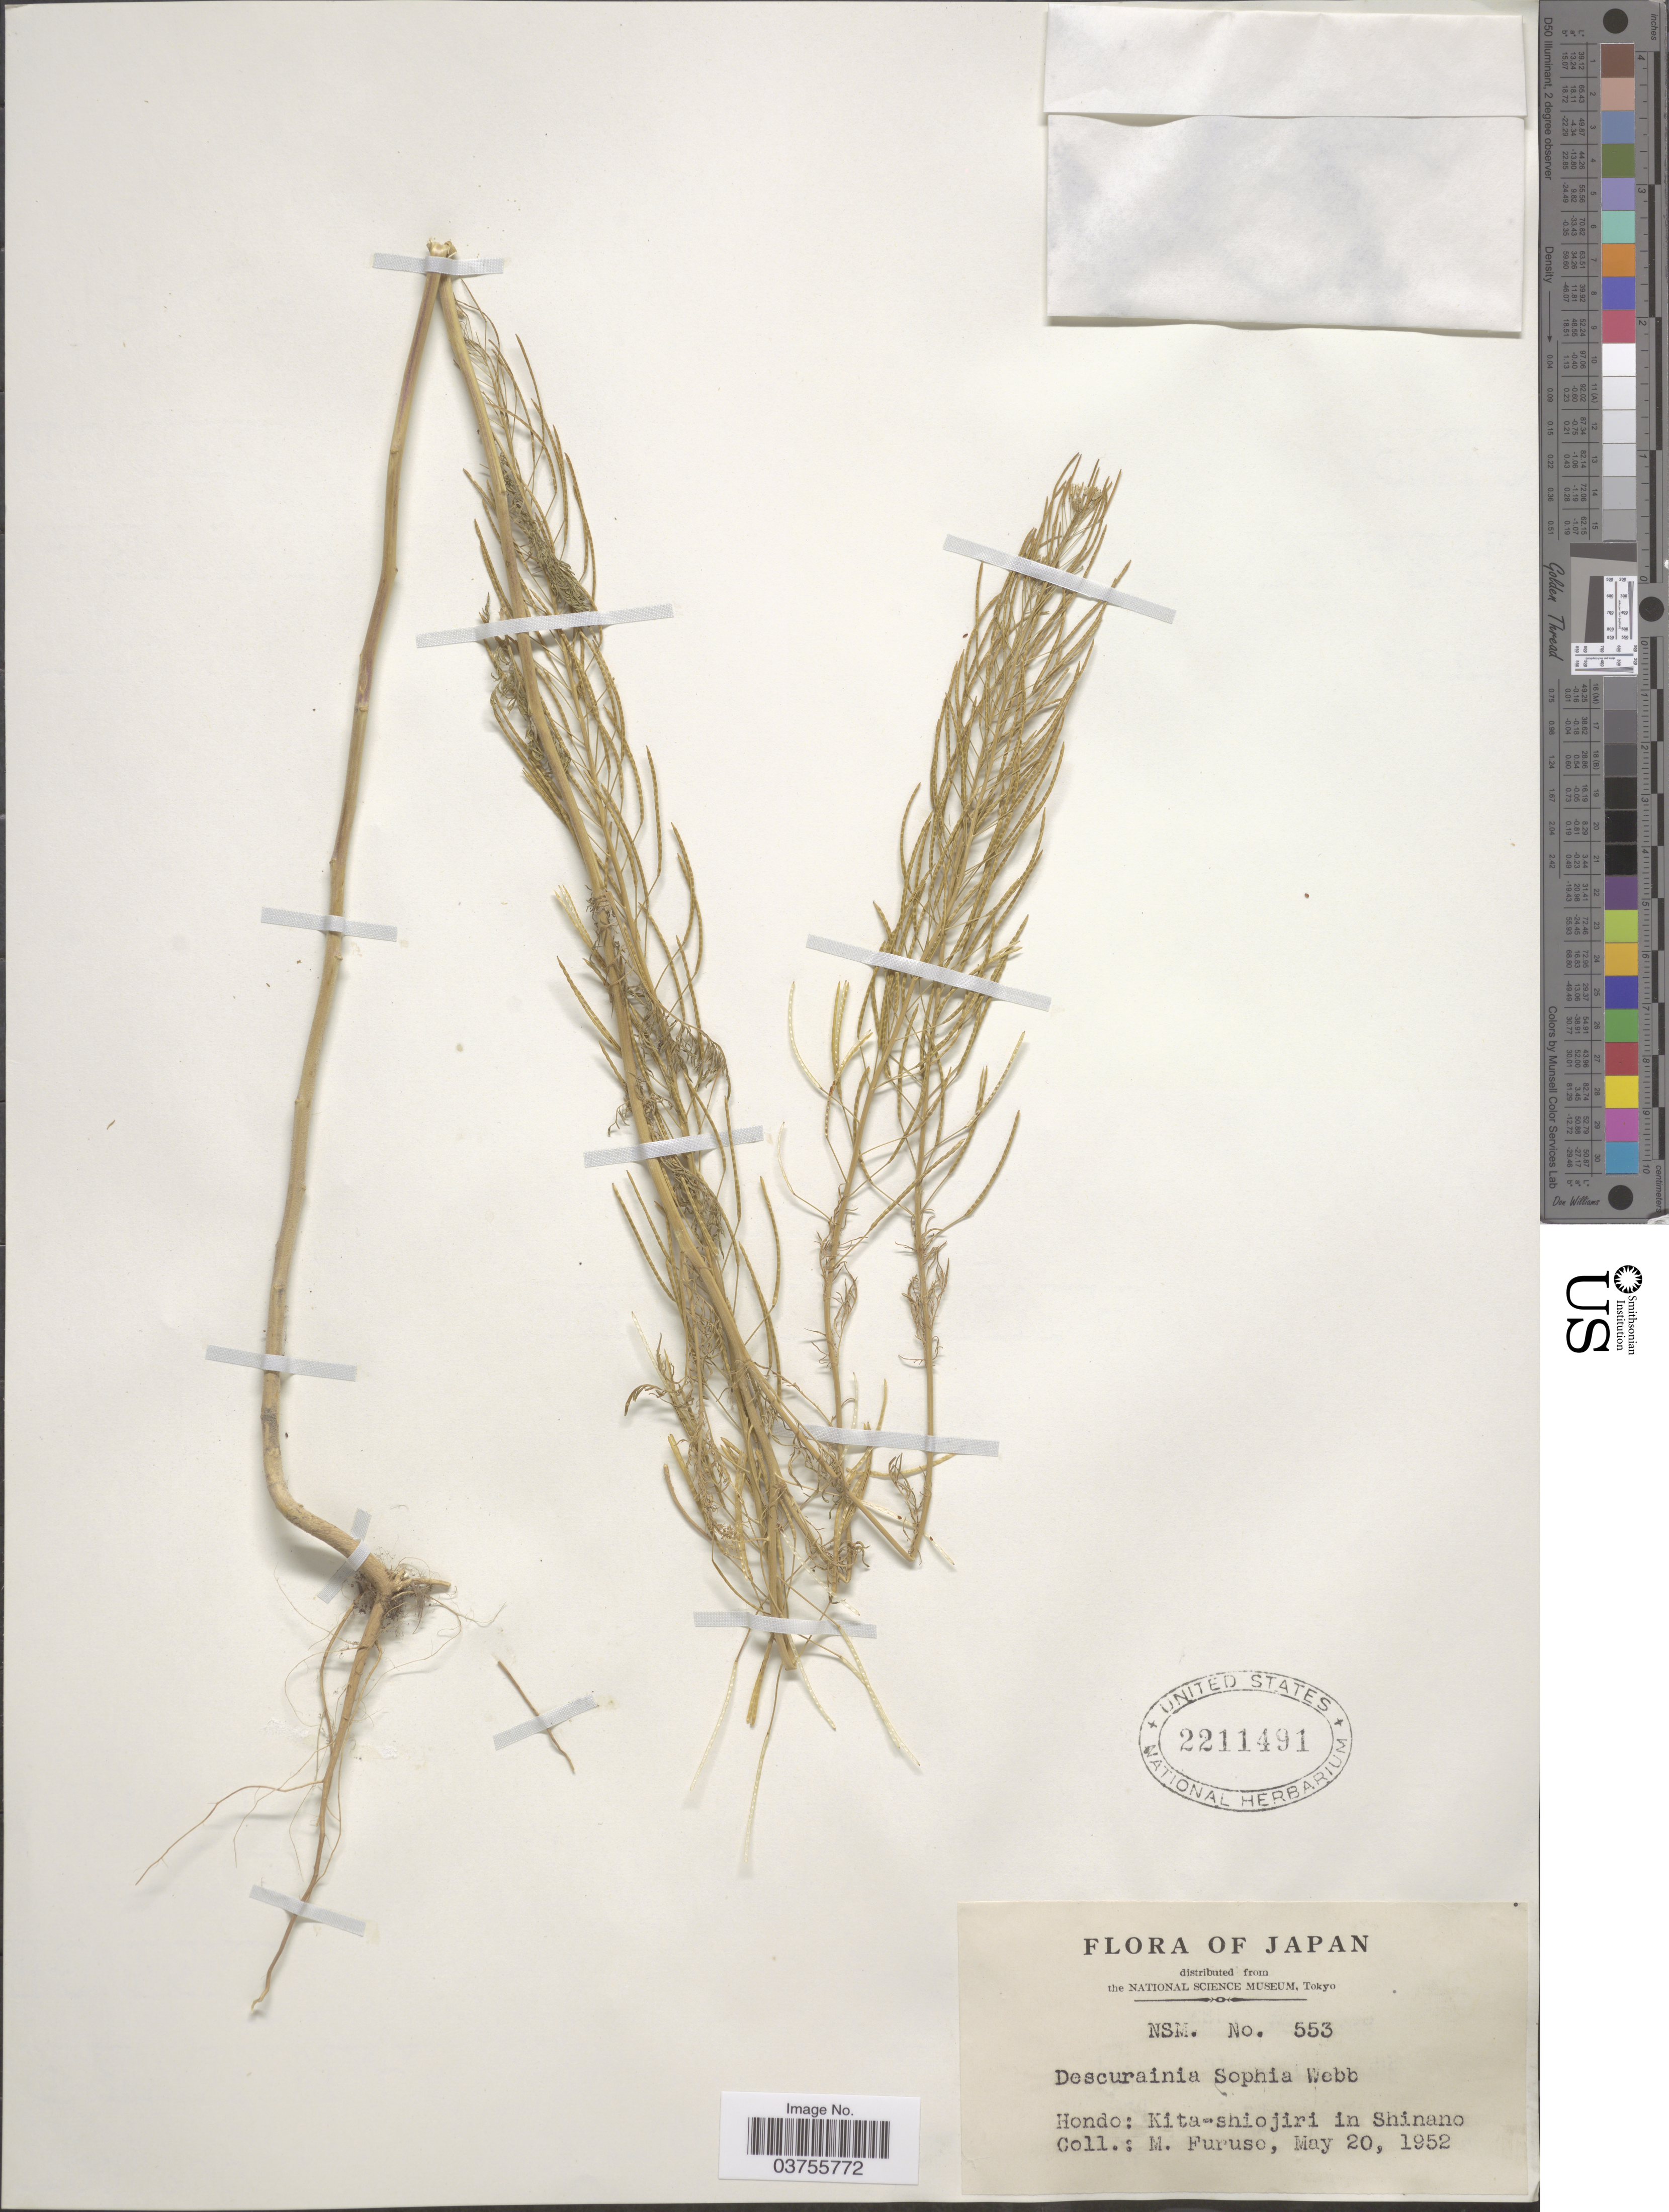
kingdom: Plantae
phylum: Tracheophyta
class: Magnoliopsida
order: Brassicales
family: Brassicaceae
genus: Sophia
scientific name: Sophia sophia (L.) Britton nom. illeg. (tautonym)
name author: (L.) Britton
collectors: M. Furuso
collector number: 553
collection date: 1952-05-20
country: Japan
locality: Hondo: Kita-shiojira in Shinano.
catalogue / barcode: US 2211491